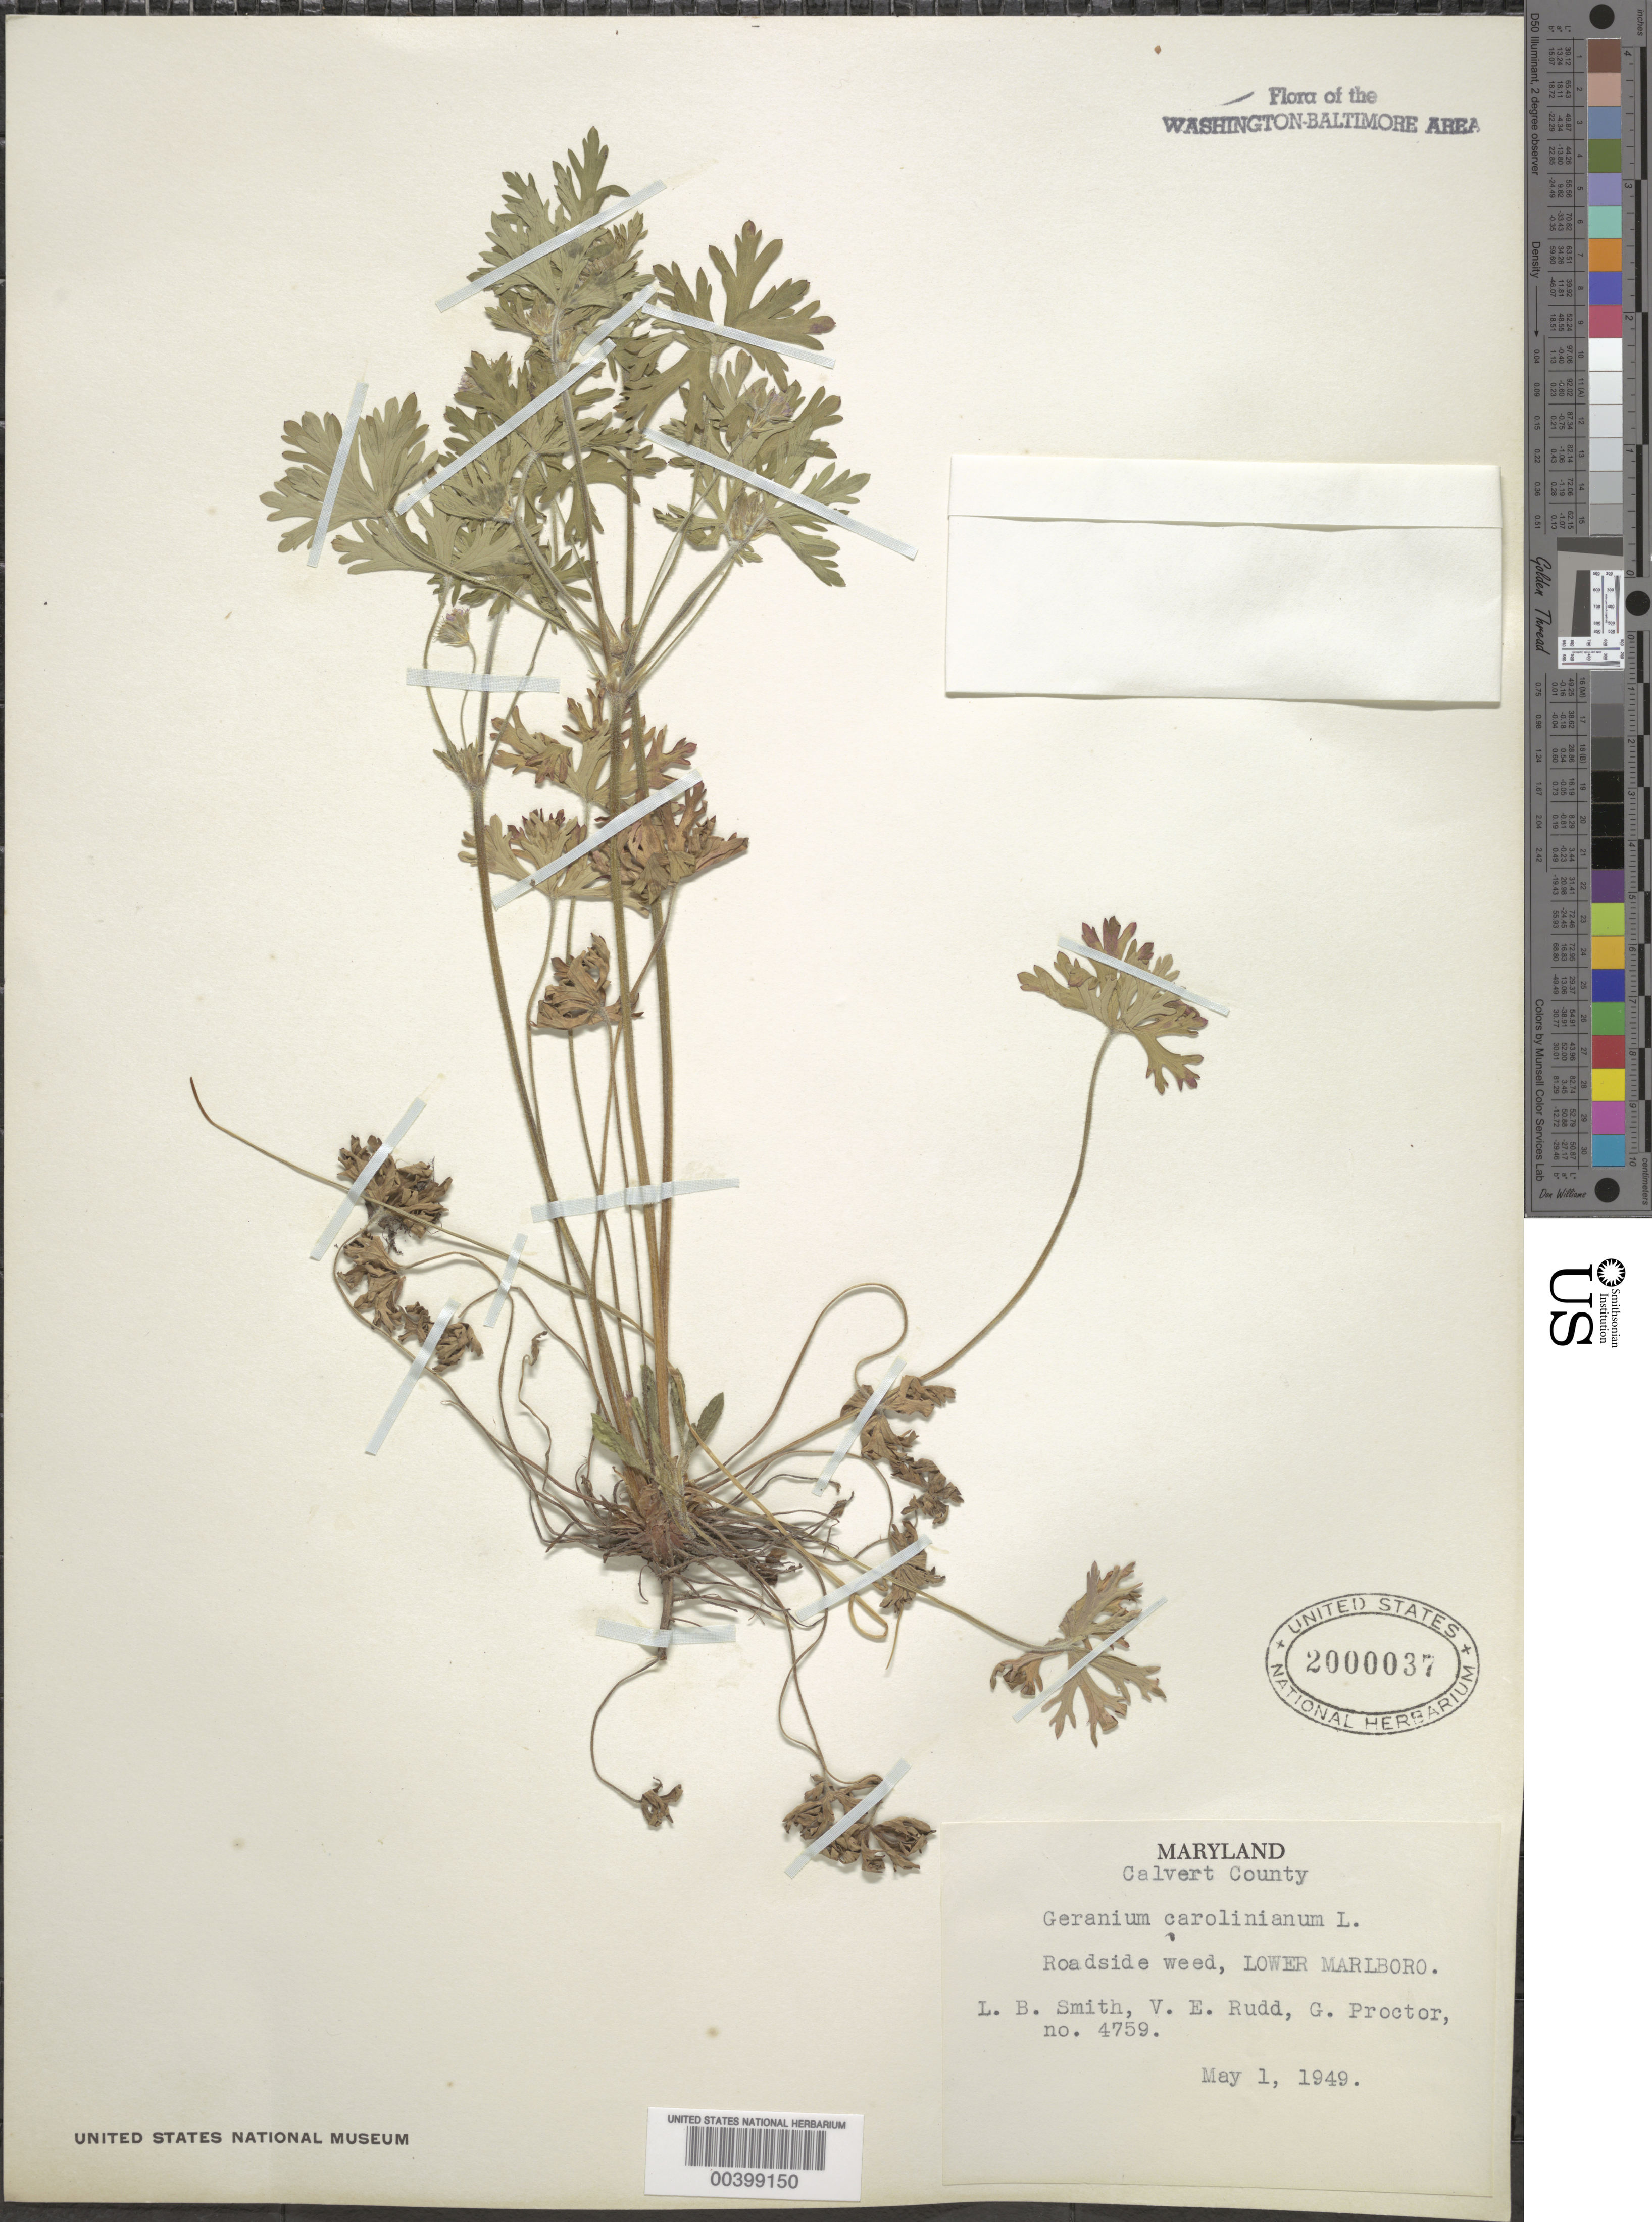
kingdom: Plantae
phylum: Tracheophyta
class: Magnoliopsida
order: Geraniales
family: Geraniaceae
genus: Geranium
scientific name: Geranium carolinianum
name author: L.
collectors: L. Smith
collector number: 4759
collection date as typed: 01 May 1949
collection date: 1949-05-01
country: United States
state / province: Maryland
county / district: Calvert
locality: Lower Marlboro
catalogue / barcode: US 2000037